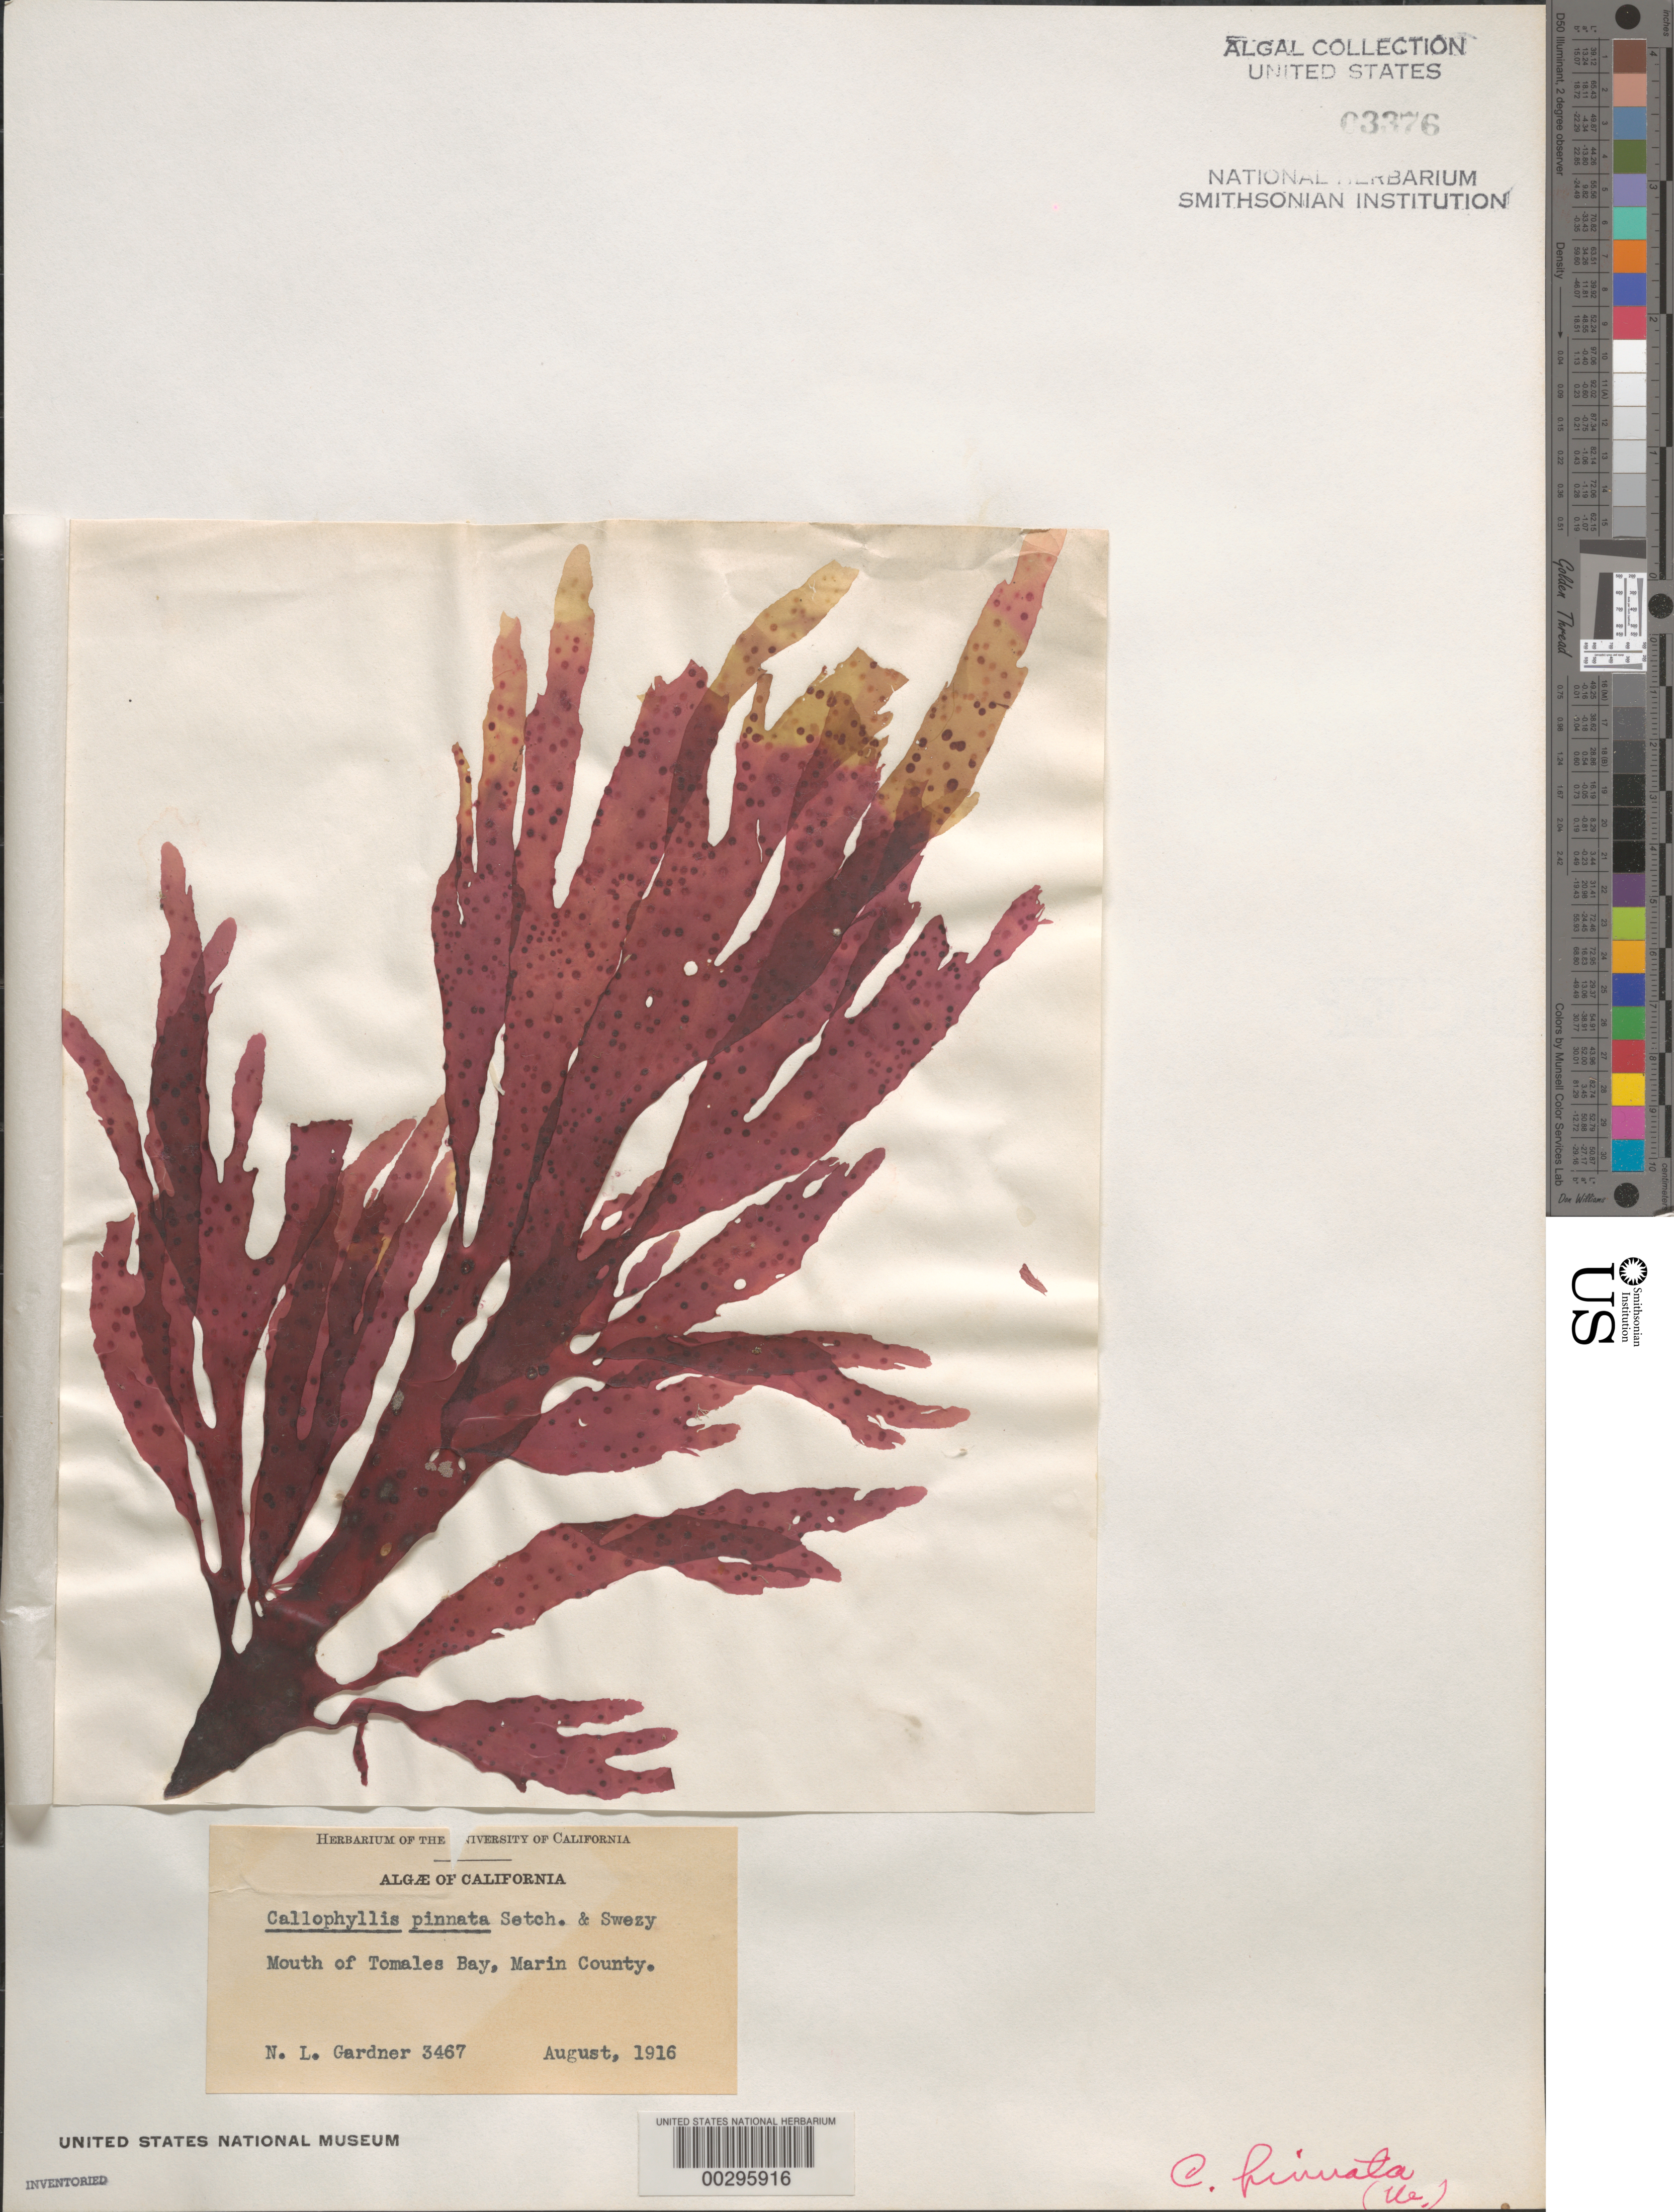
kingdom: Plantae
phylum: Rhodophyta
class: Florideophyceae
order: Gigartinales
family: Kallymeniaceae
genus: Callophyllis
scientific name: Callophyllis pinnata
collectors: N. Gardner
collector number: NLG 3467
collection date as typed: Aug 1916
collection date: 1916-08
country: United States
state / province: California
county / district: Marin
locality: North of Tomales Bay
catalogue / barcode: US 3376